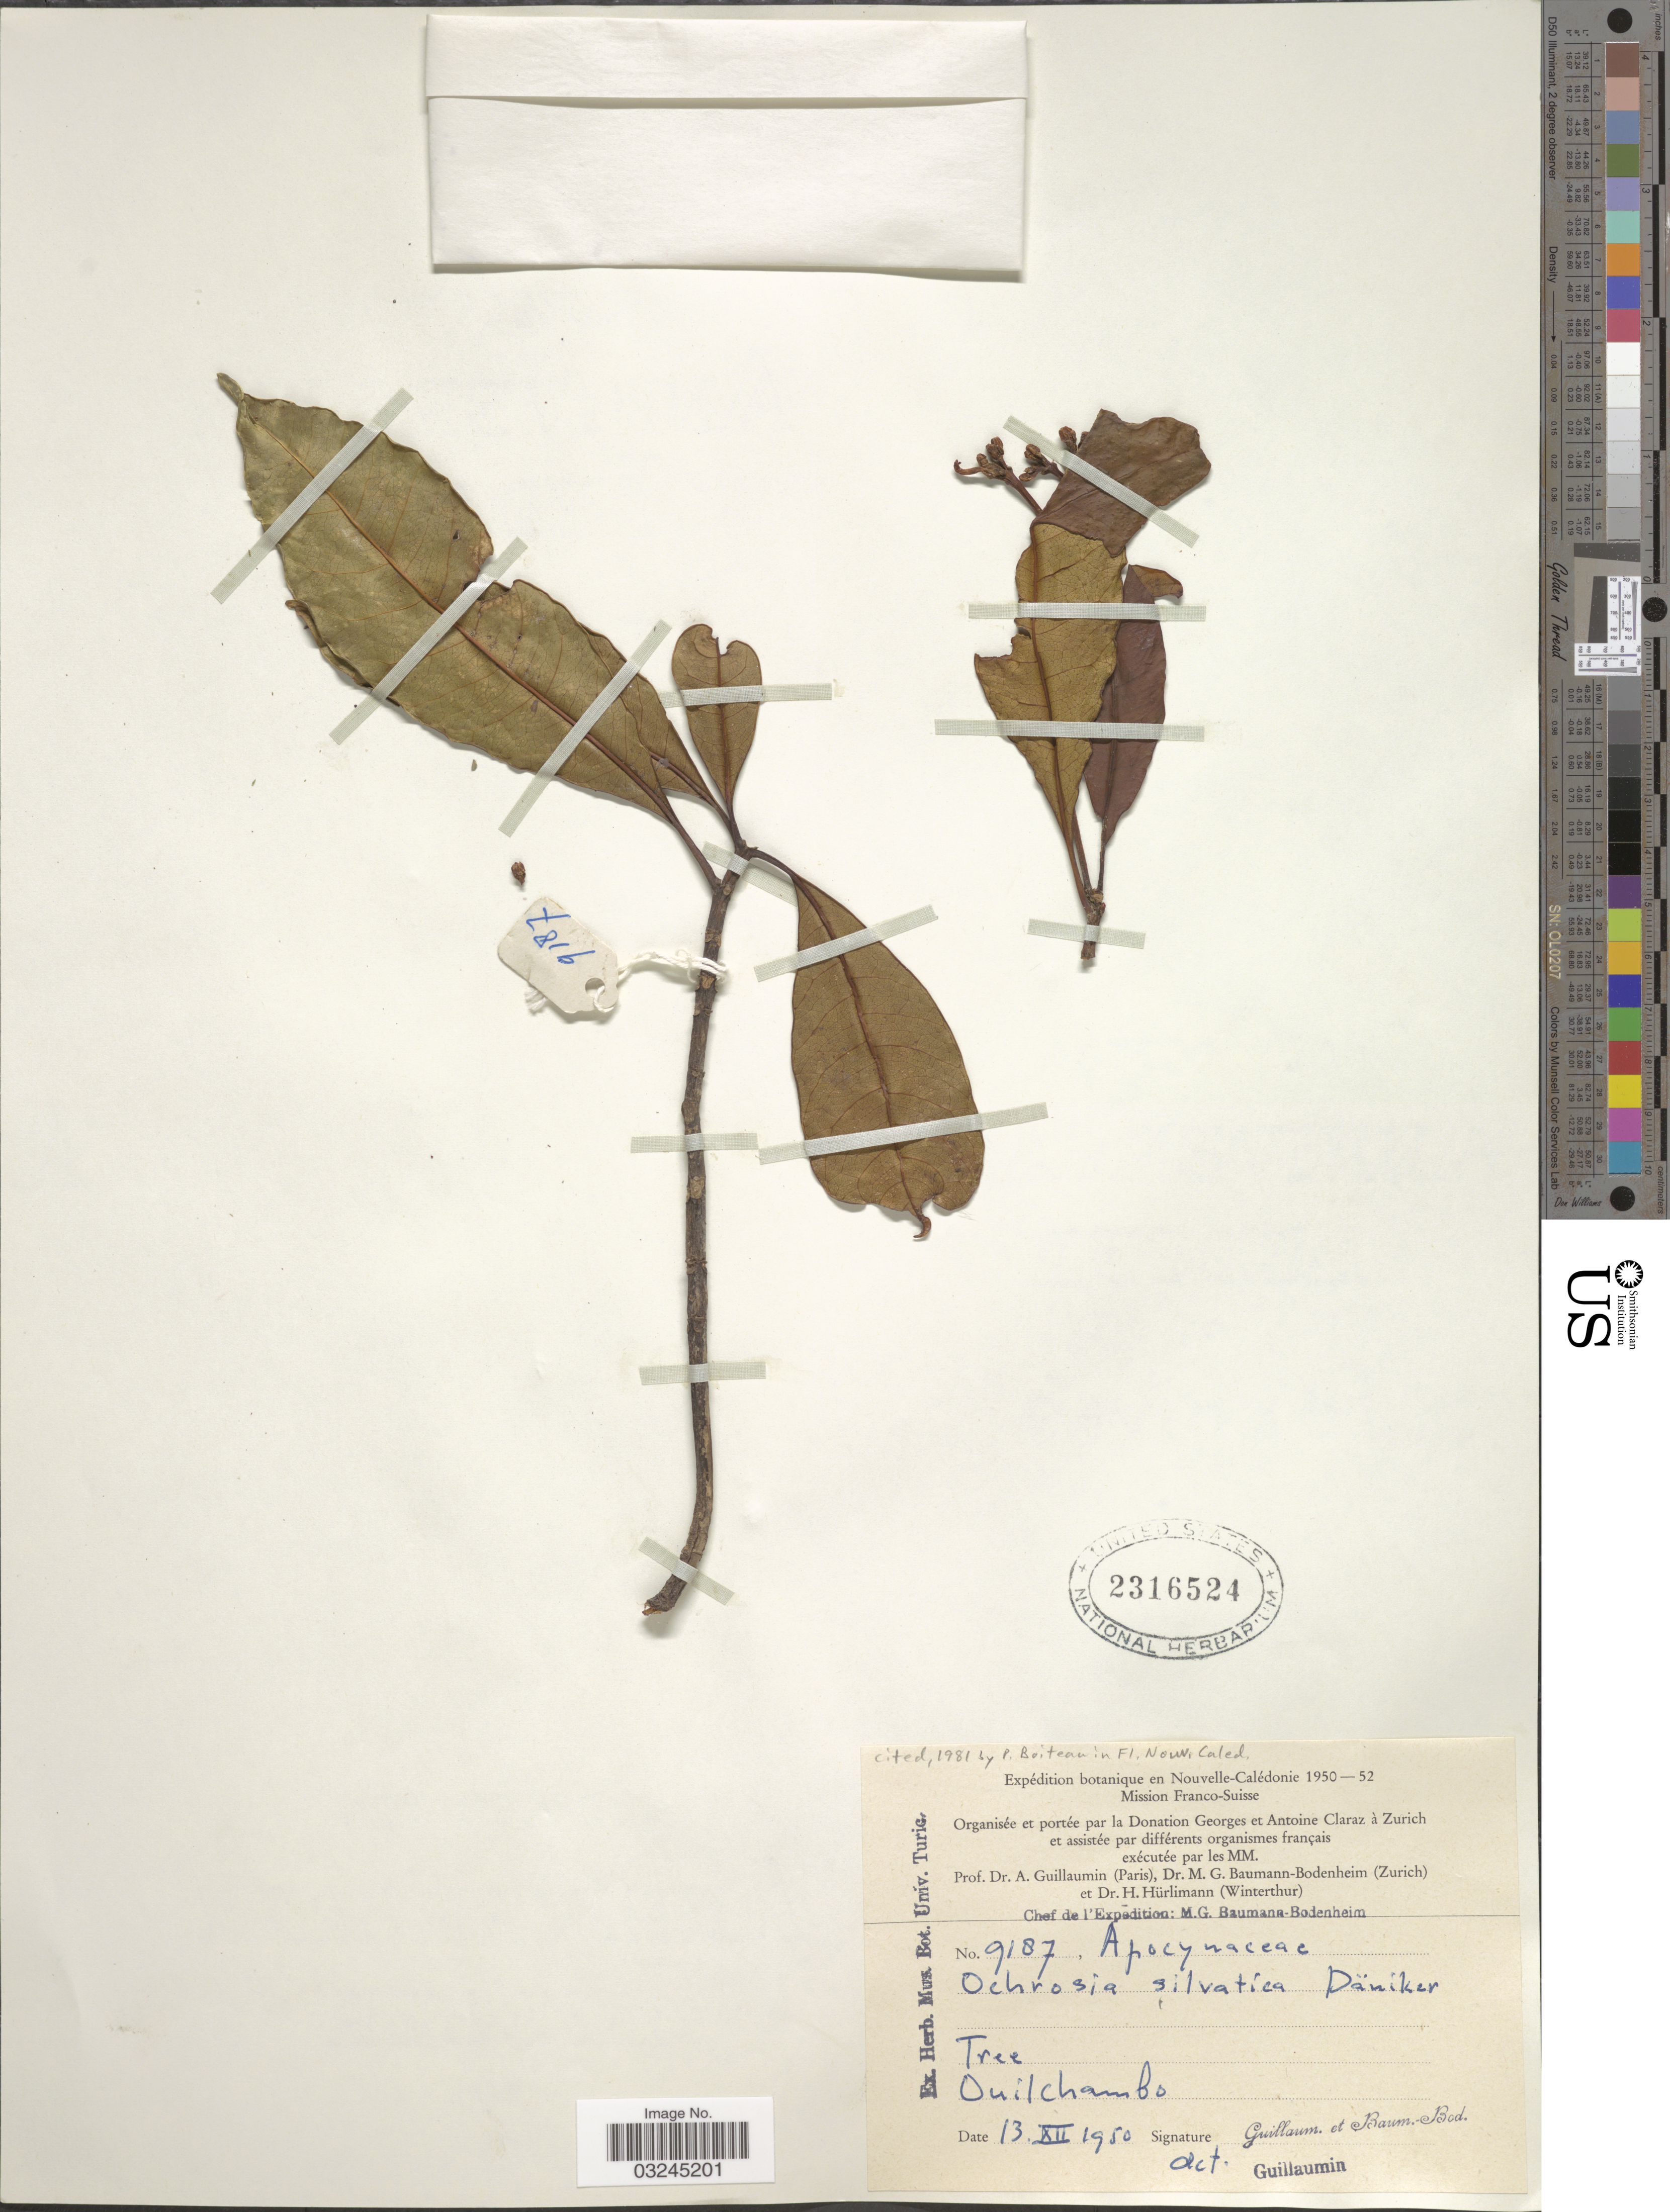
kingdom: Plantae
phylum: Tracheophyta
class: Magnoliopsida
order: Gentianales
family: Apocynaceae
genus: Ochrosia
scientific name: Ochrosia silvatica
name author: Däniker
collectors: A. Guillaumin & M. G. Baumann-Bodenheim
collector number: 9187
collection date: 1950-12-13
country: New Caledonia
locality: Ouilchambo.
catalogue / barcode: US 2316524